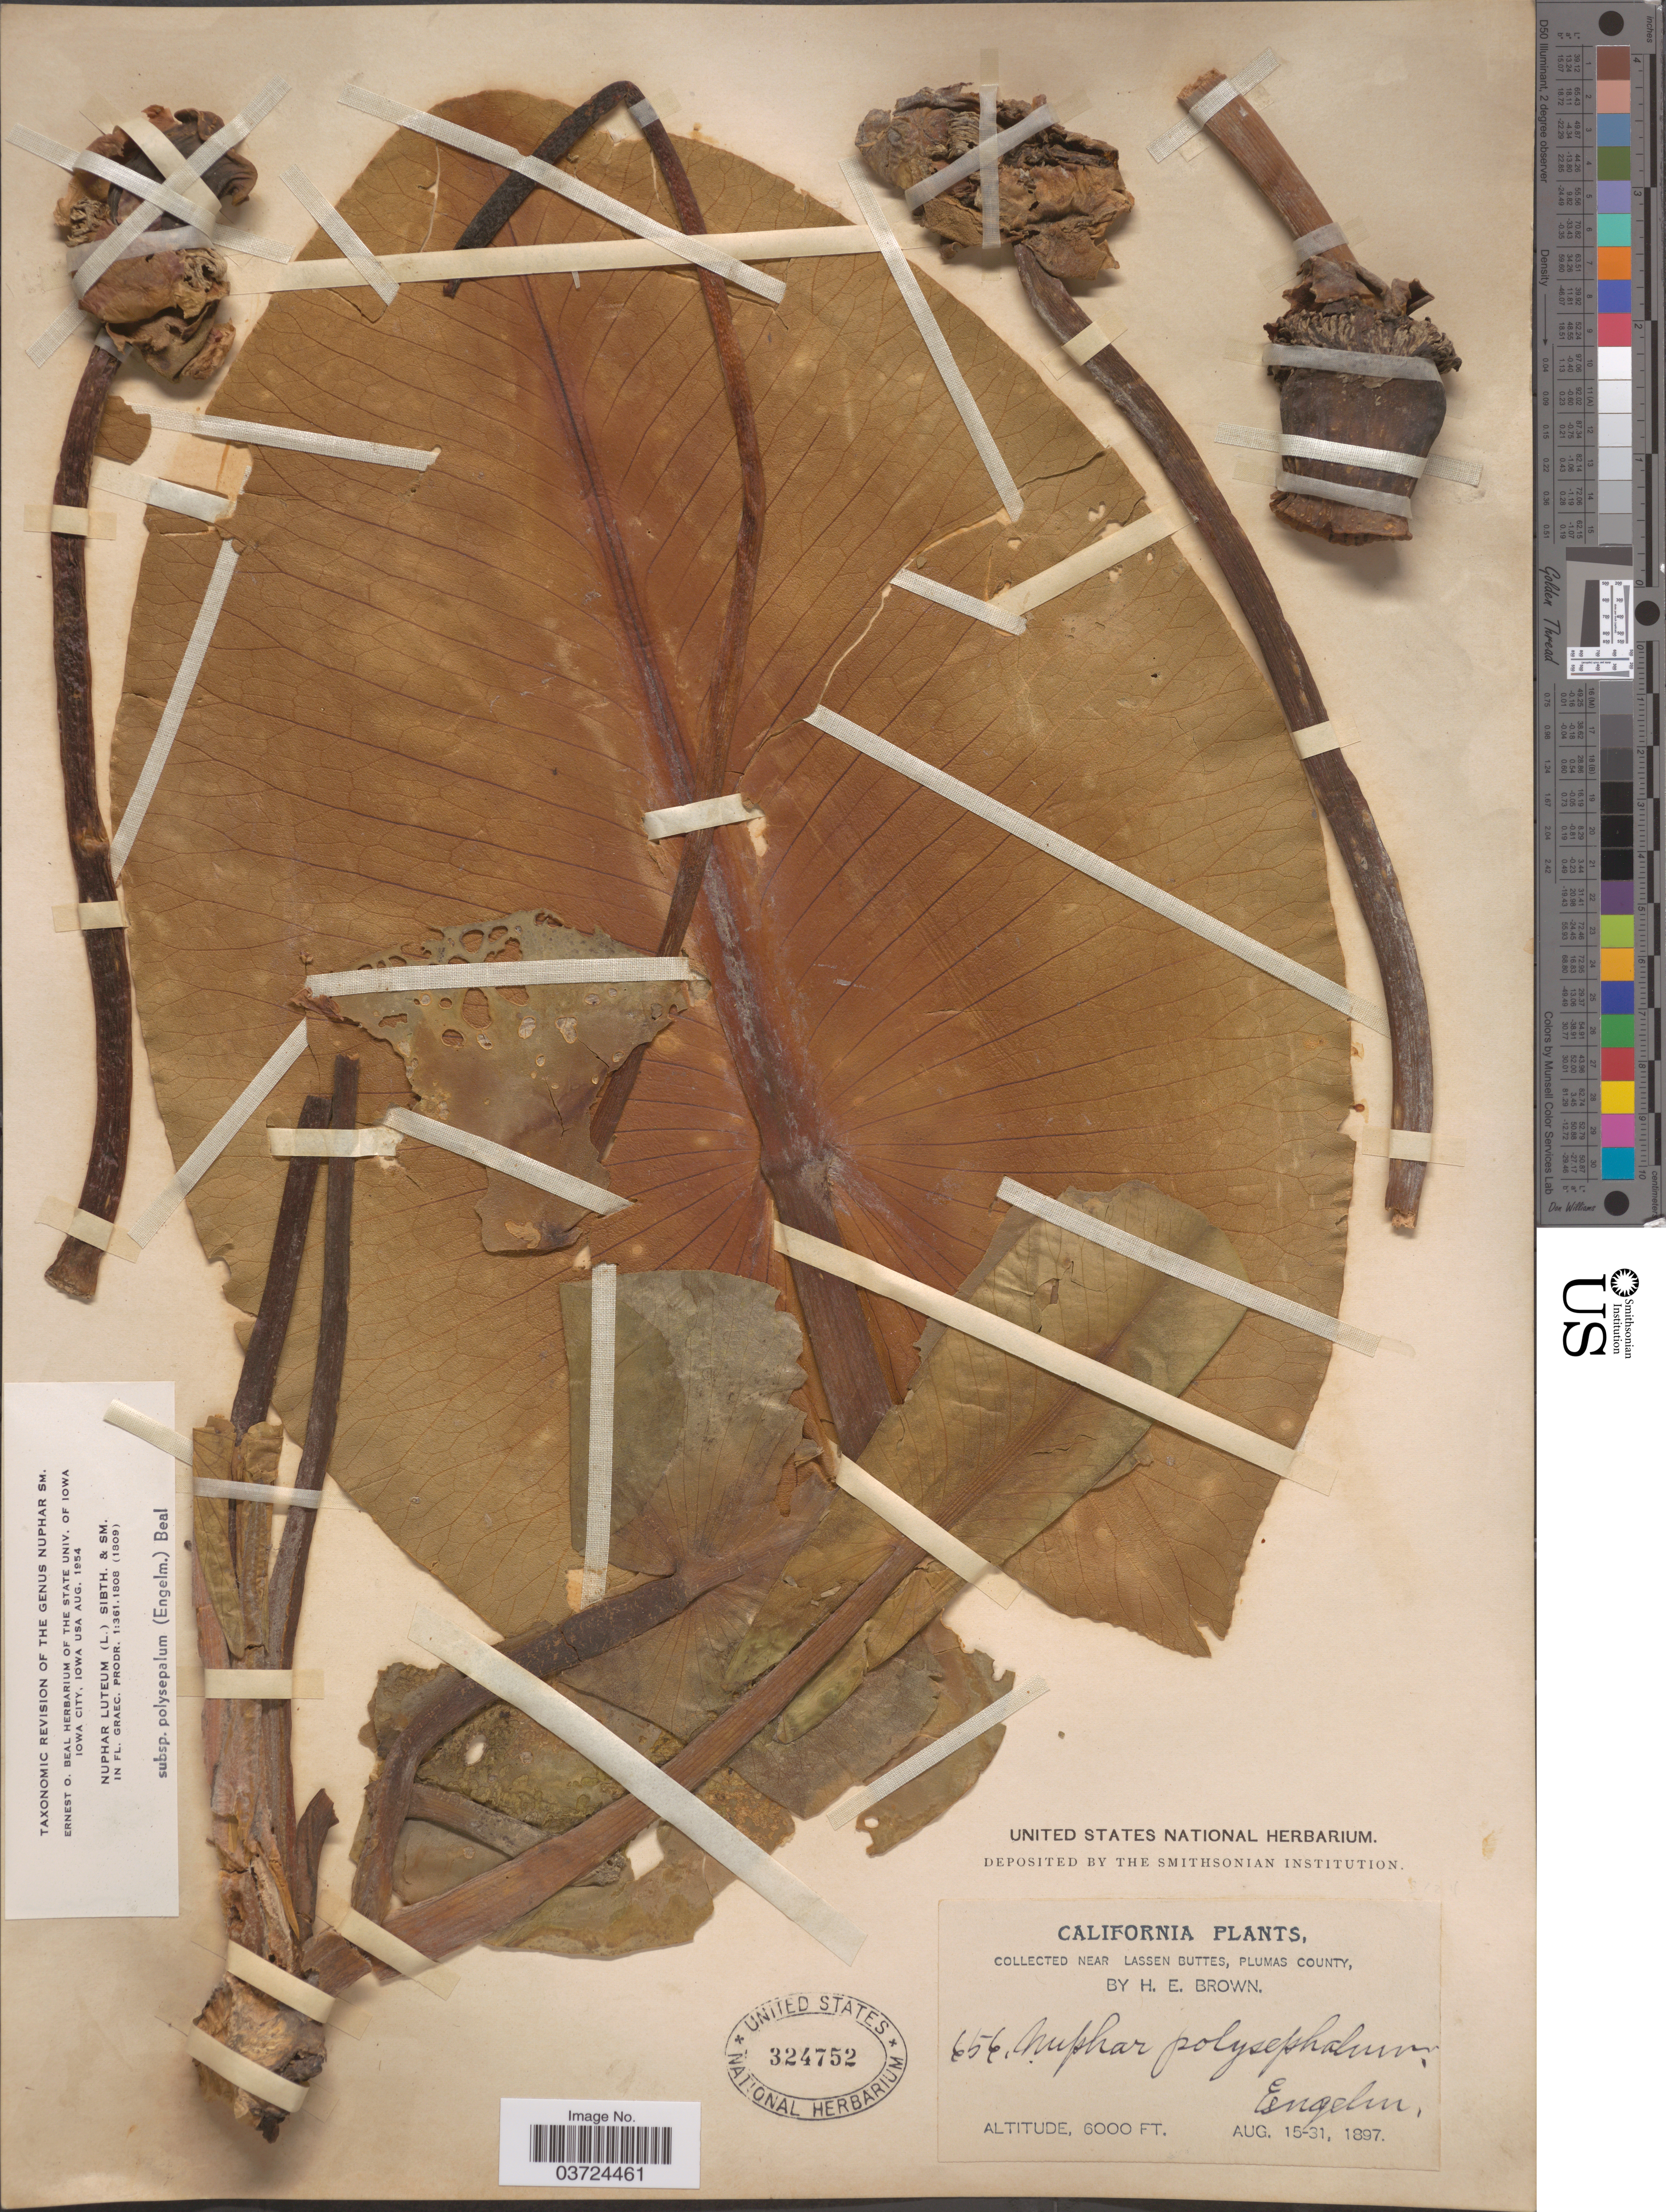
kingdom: Plantae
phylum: Tracheophyta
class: Magnoliopsida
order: Nymphaeales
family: Nymphaeaceae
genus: Nuphar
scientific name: Nuphar polysepala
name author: Englem.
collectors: H. E. Brown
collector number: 656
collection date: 1897-08-15/1897-08-31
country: United States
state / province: California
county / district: Plumas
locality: Near Lassen Buttes, Plumas County.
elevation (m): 1829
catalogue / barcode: US 324752